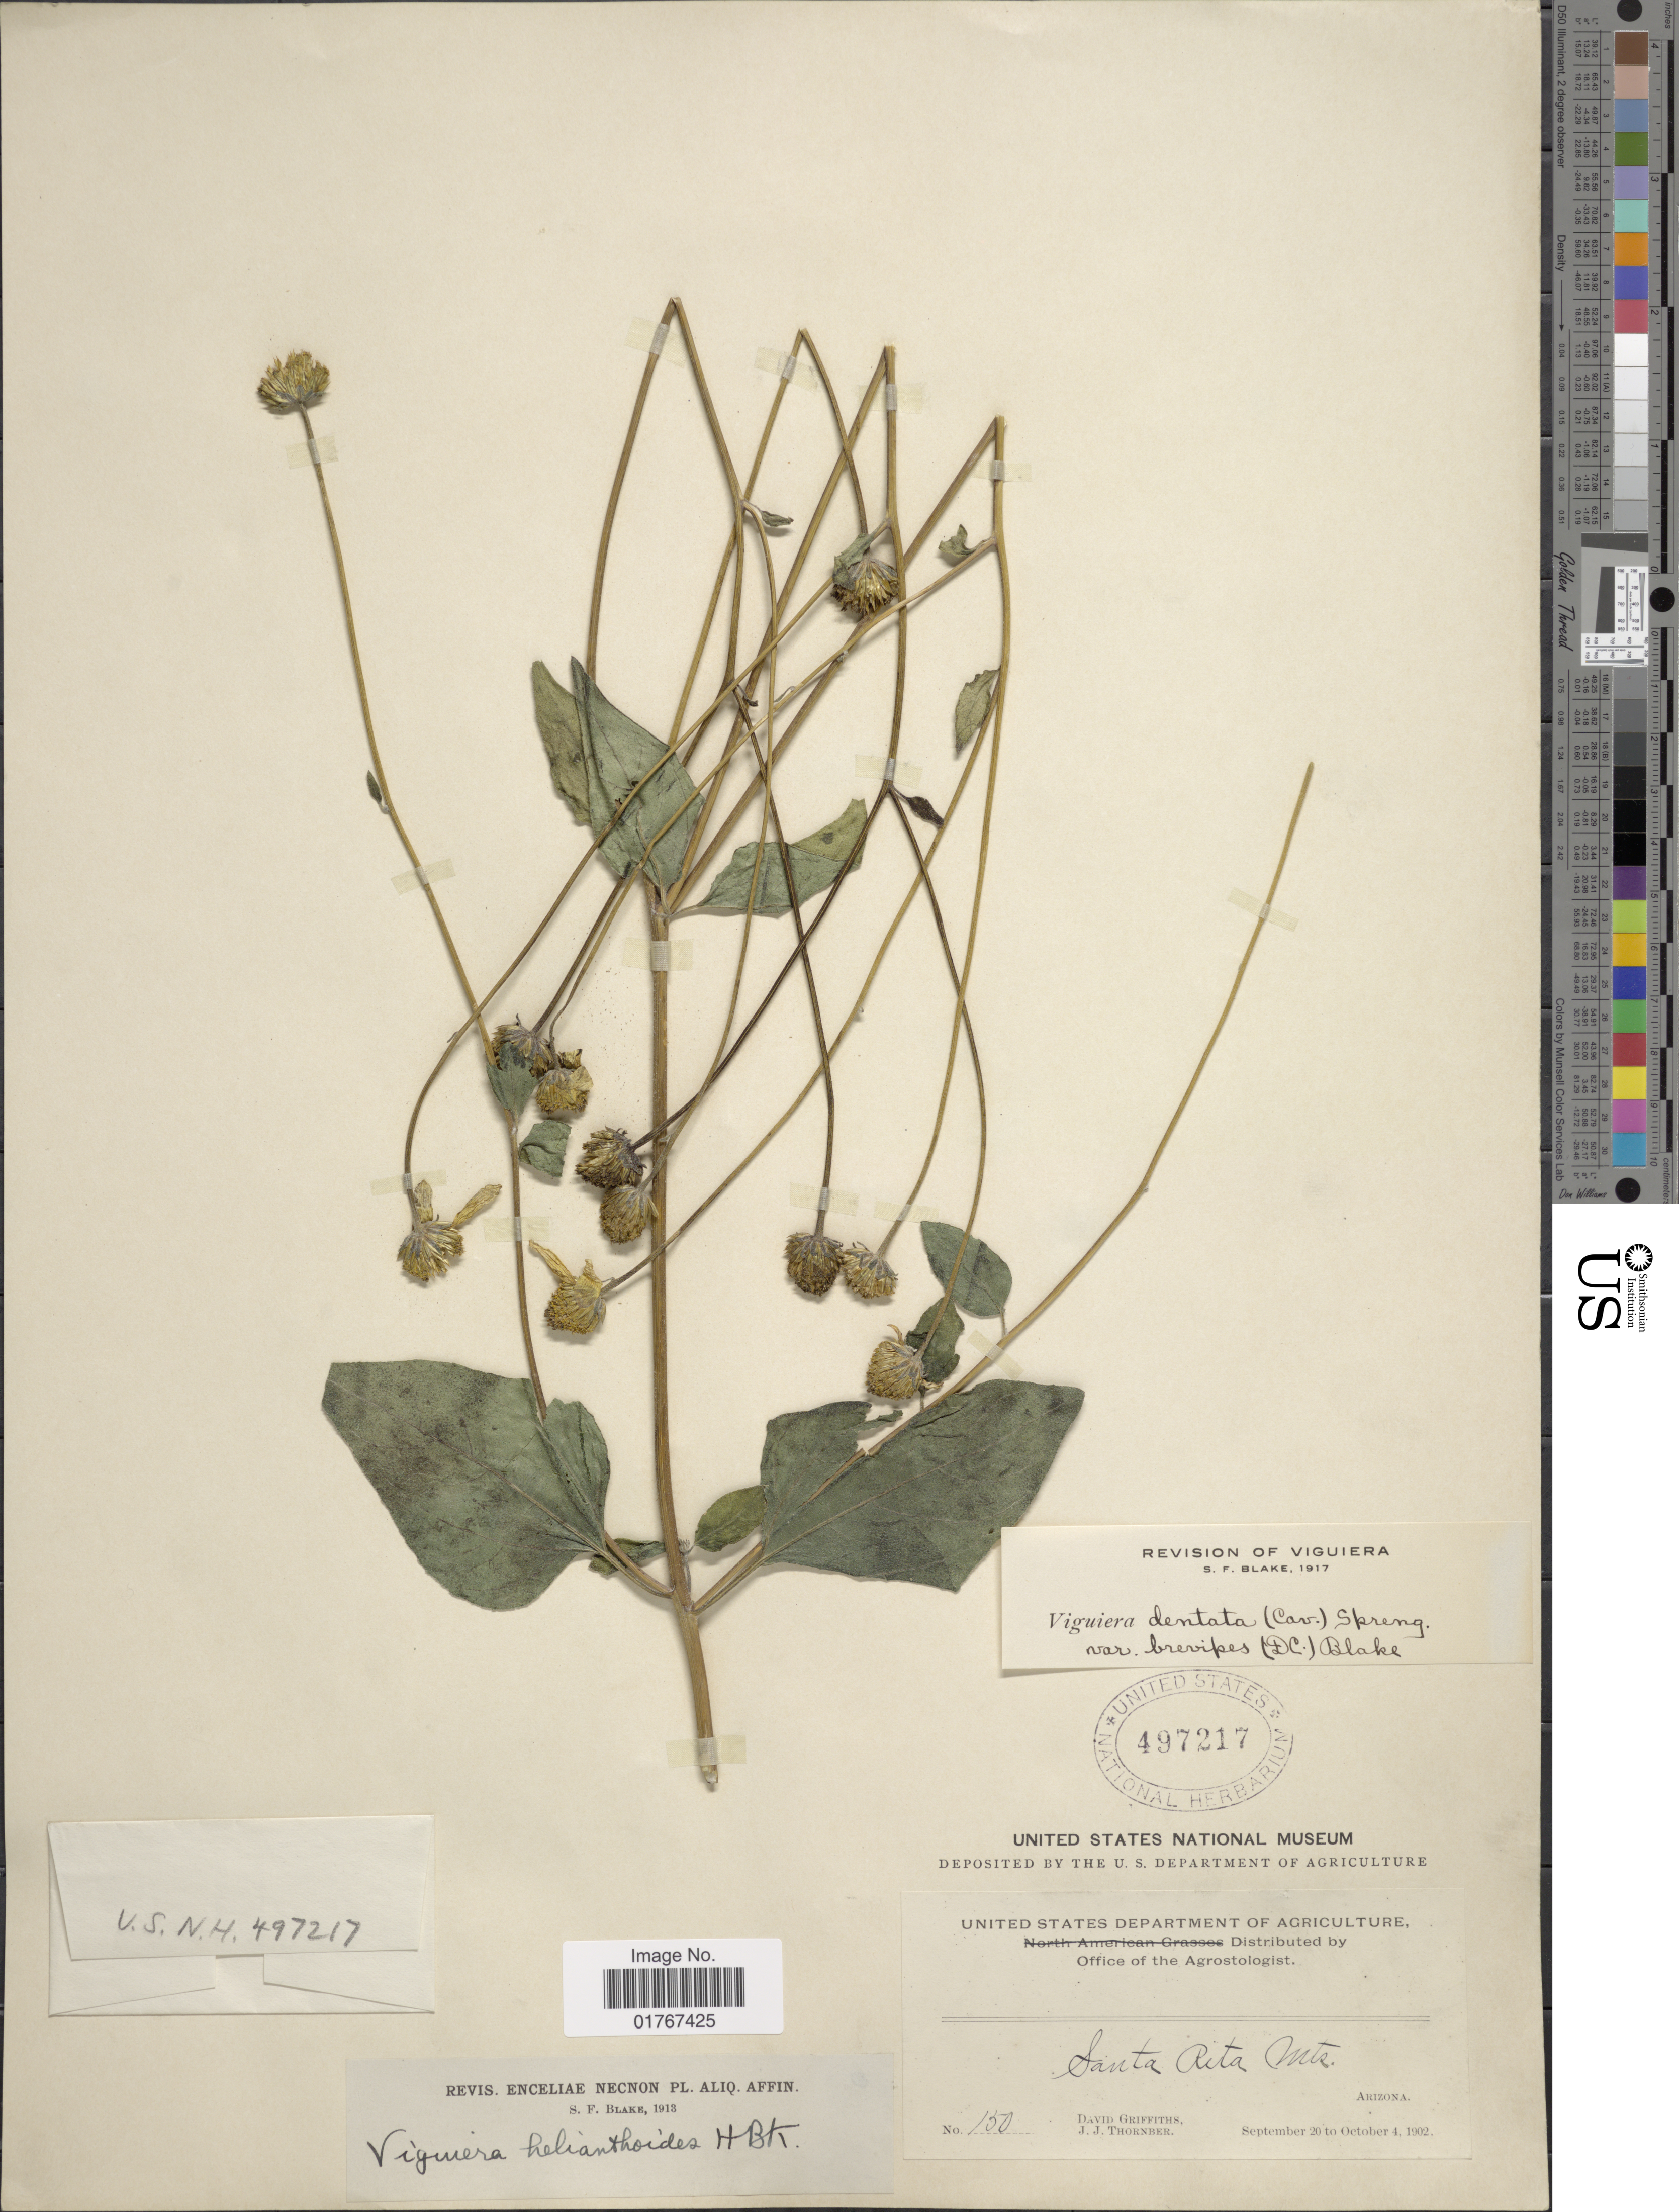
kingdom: Plantae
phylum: Tracheophyta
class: Magnoliopsida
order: Asterales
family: Asteraceae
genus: Viguiera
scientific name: Viguiera dentata var. brevipes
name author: (DC.) S.F. Blake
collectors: D. Griffiths & J. Thornber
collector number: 150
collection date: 1902-09-20/1902-10-04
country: United States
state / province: Arizona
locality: Santa Rita Mts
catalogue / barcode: US 497217